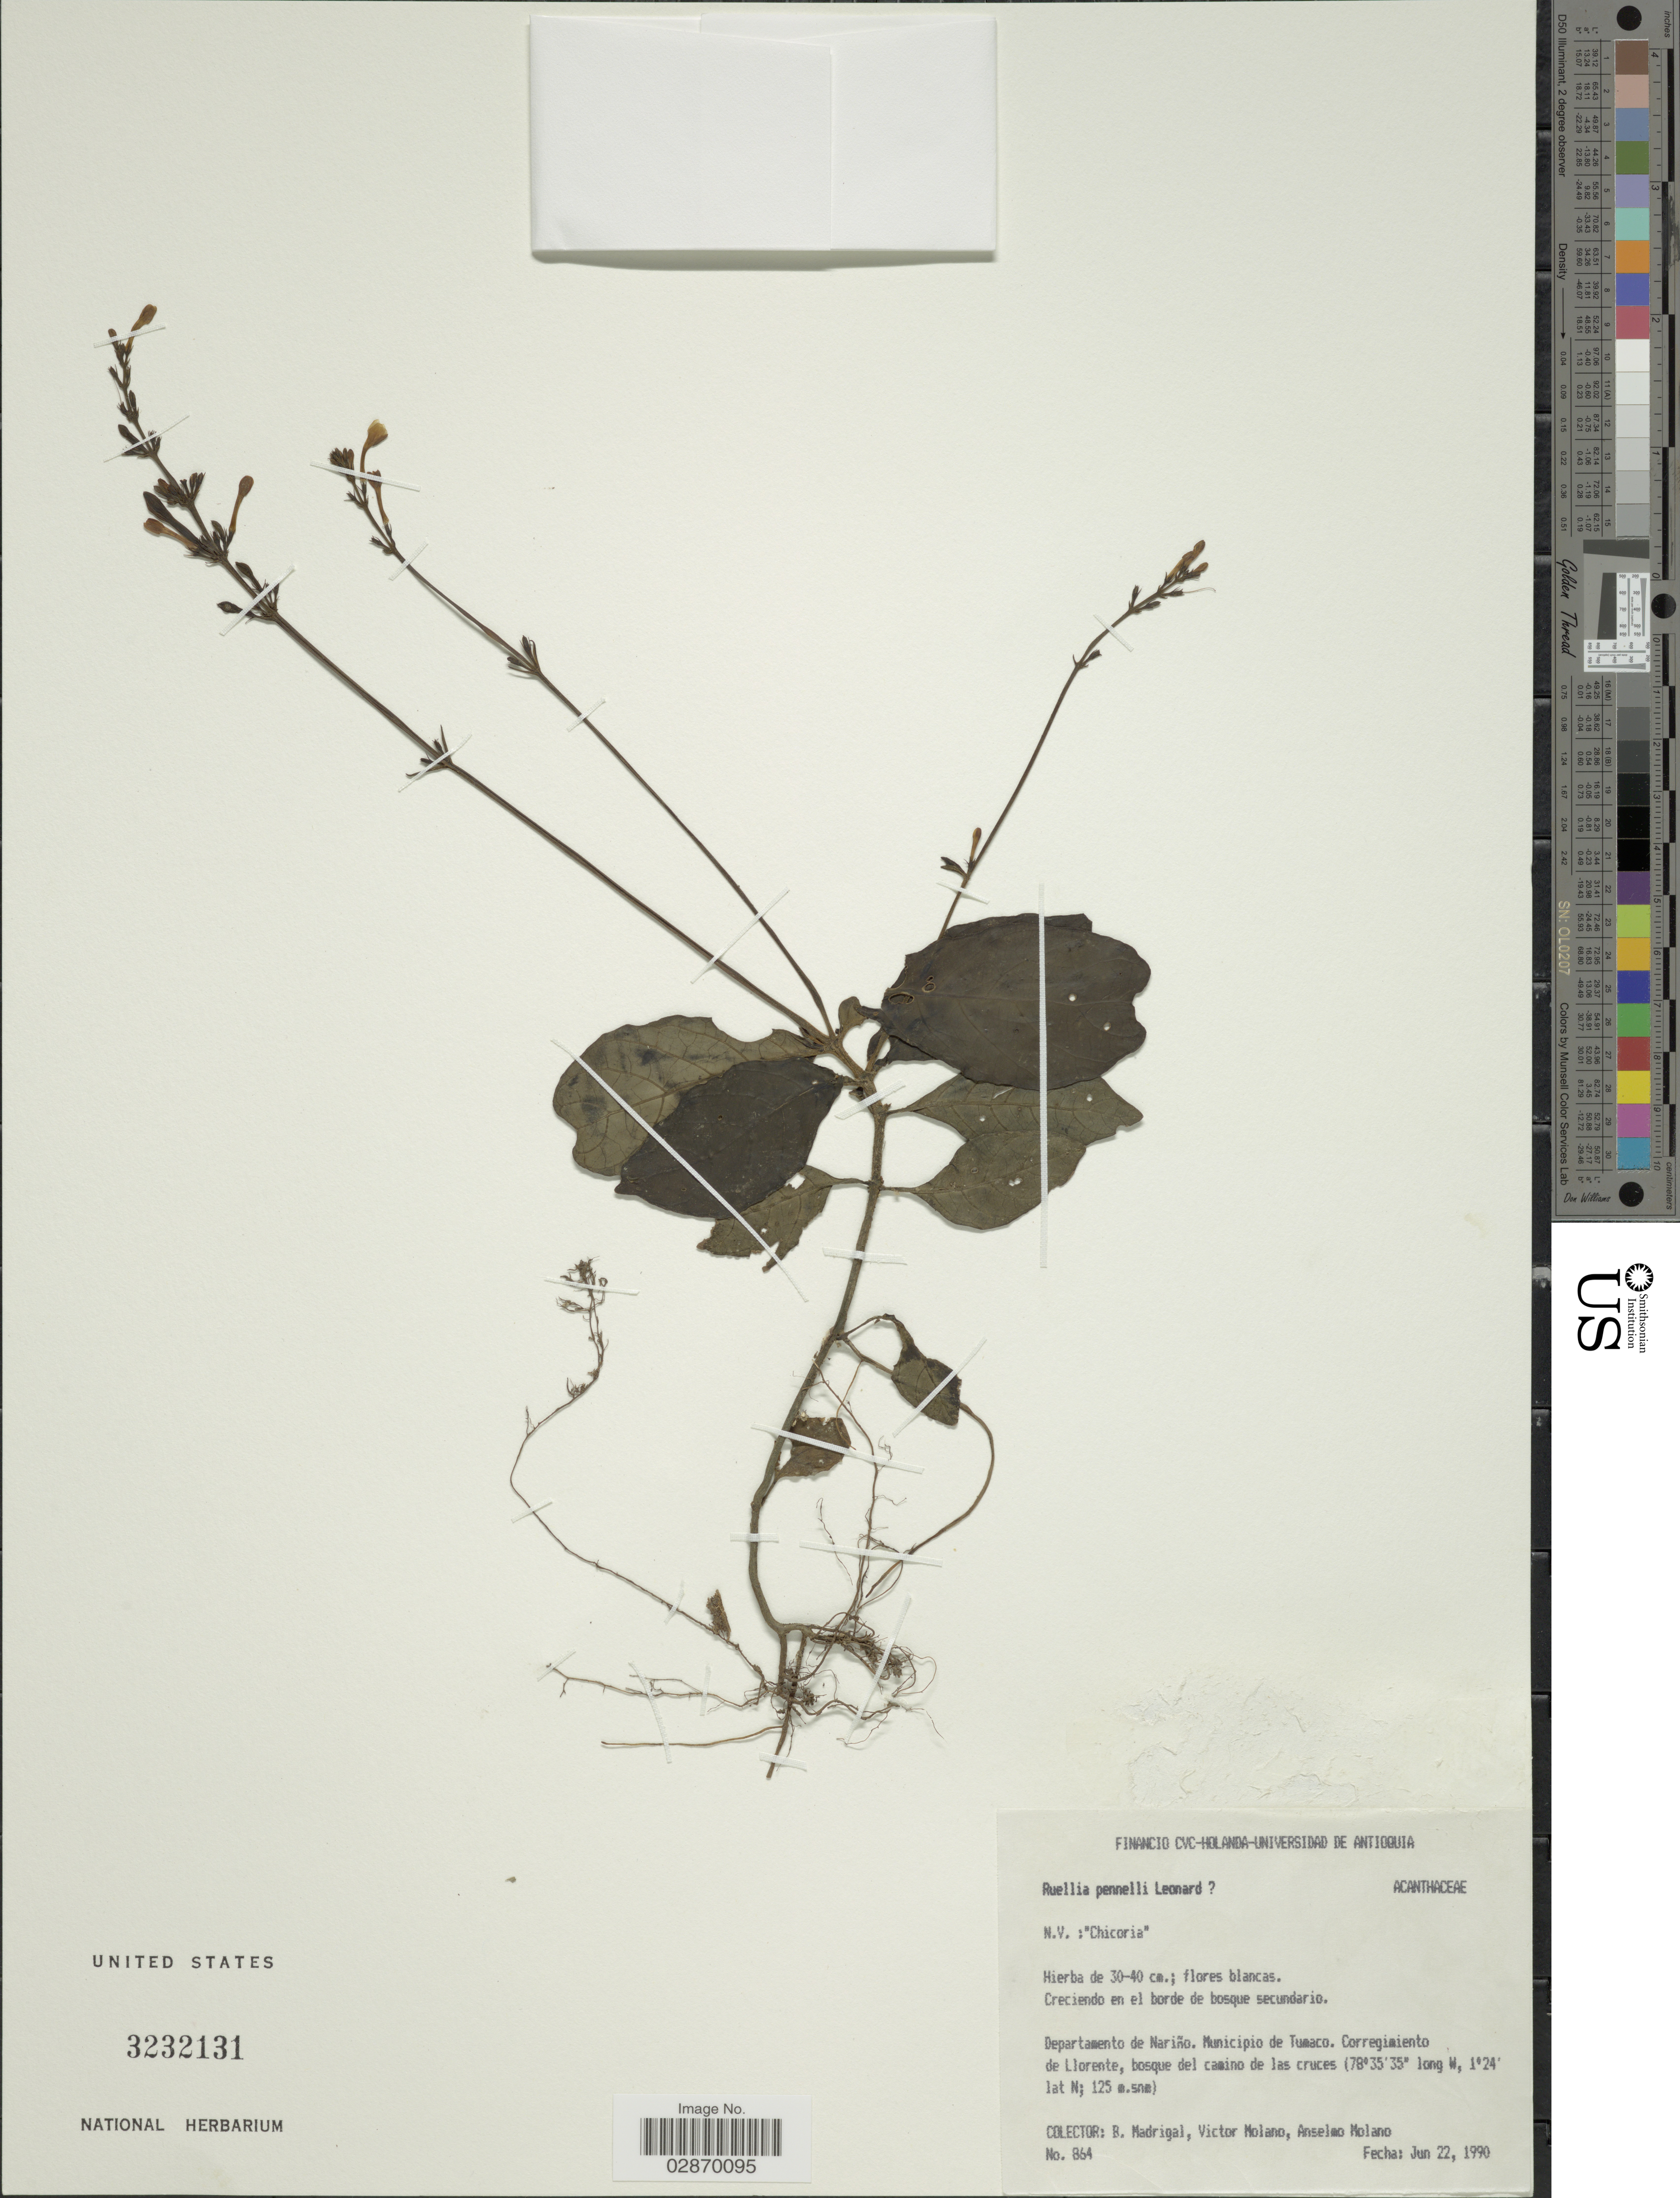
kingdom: Plantae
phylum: Tracheophyta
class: Magnoliopsida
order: Lamiales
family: Acanthaceae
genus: Pseuderanthemum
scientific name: Pseuderanthemum sp.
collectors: B. E. Madrigal, V. Molano & A. Molano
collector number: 864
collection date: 1990-06-22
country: Colombia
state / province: Nariño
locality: Departamento de Nariño, Municipio de Tumaco, Corregimiento de Llorente, bosque del camino de las cruces.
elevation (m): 125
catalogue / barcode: US 3232131